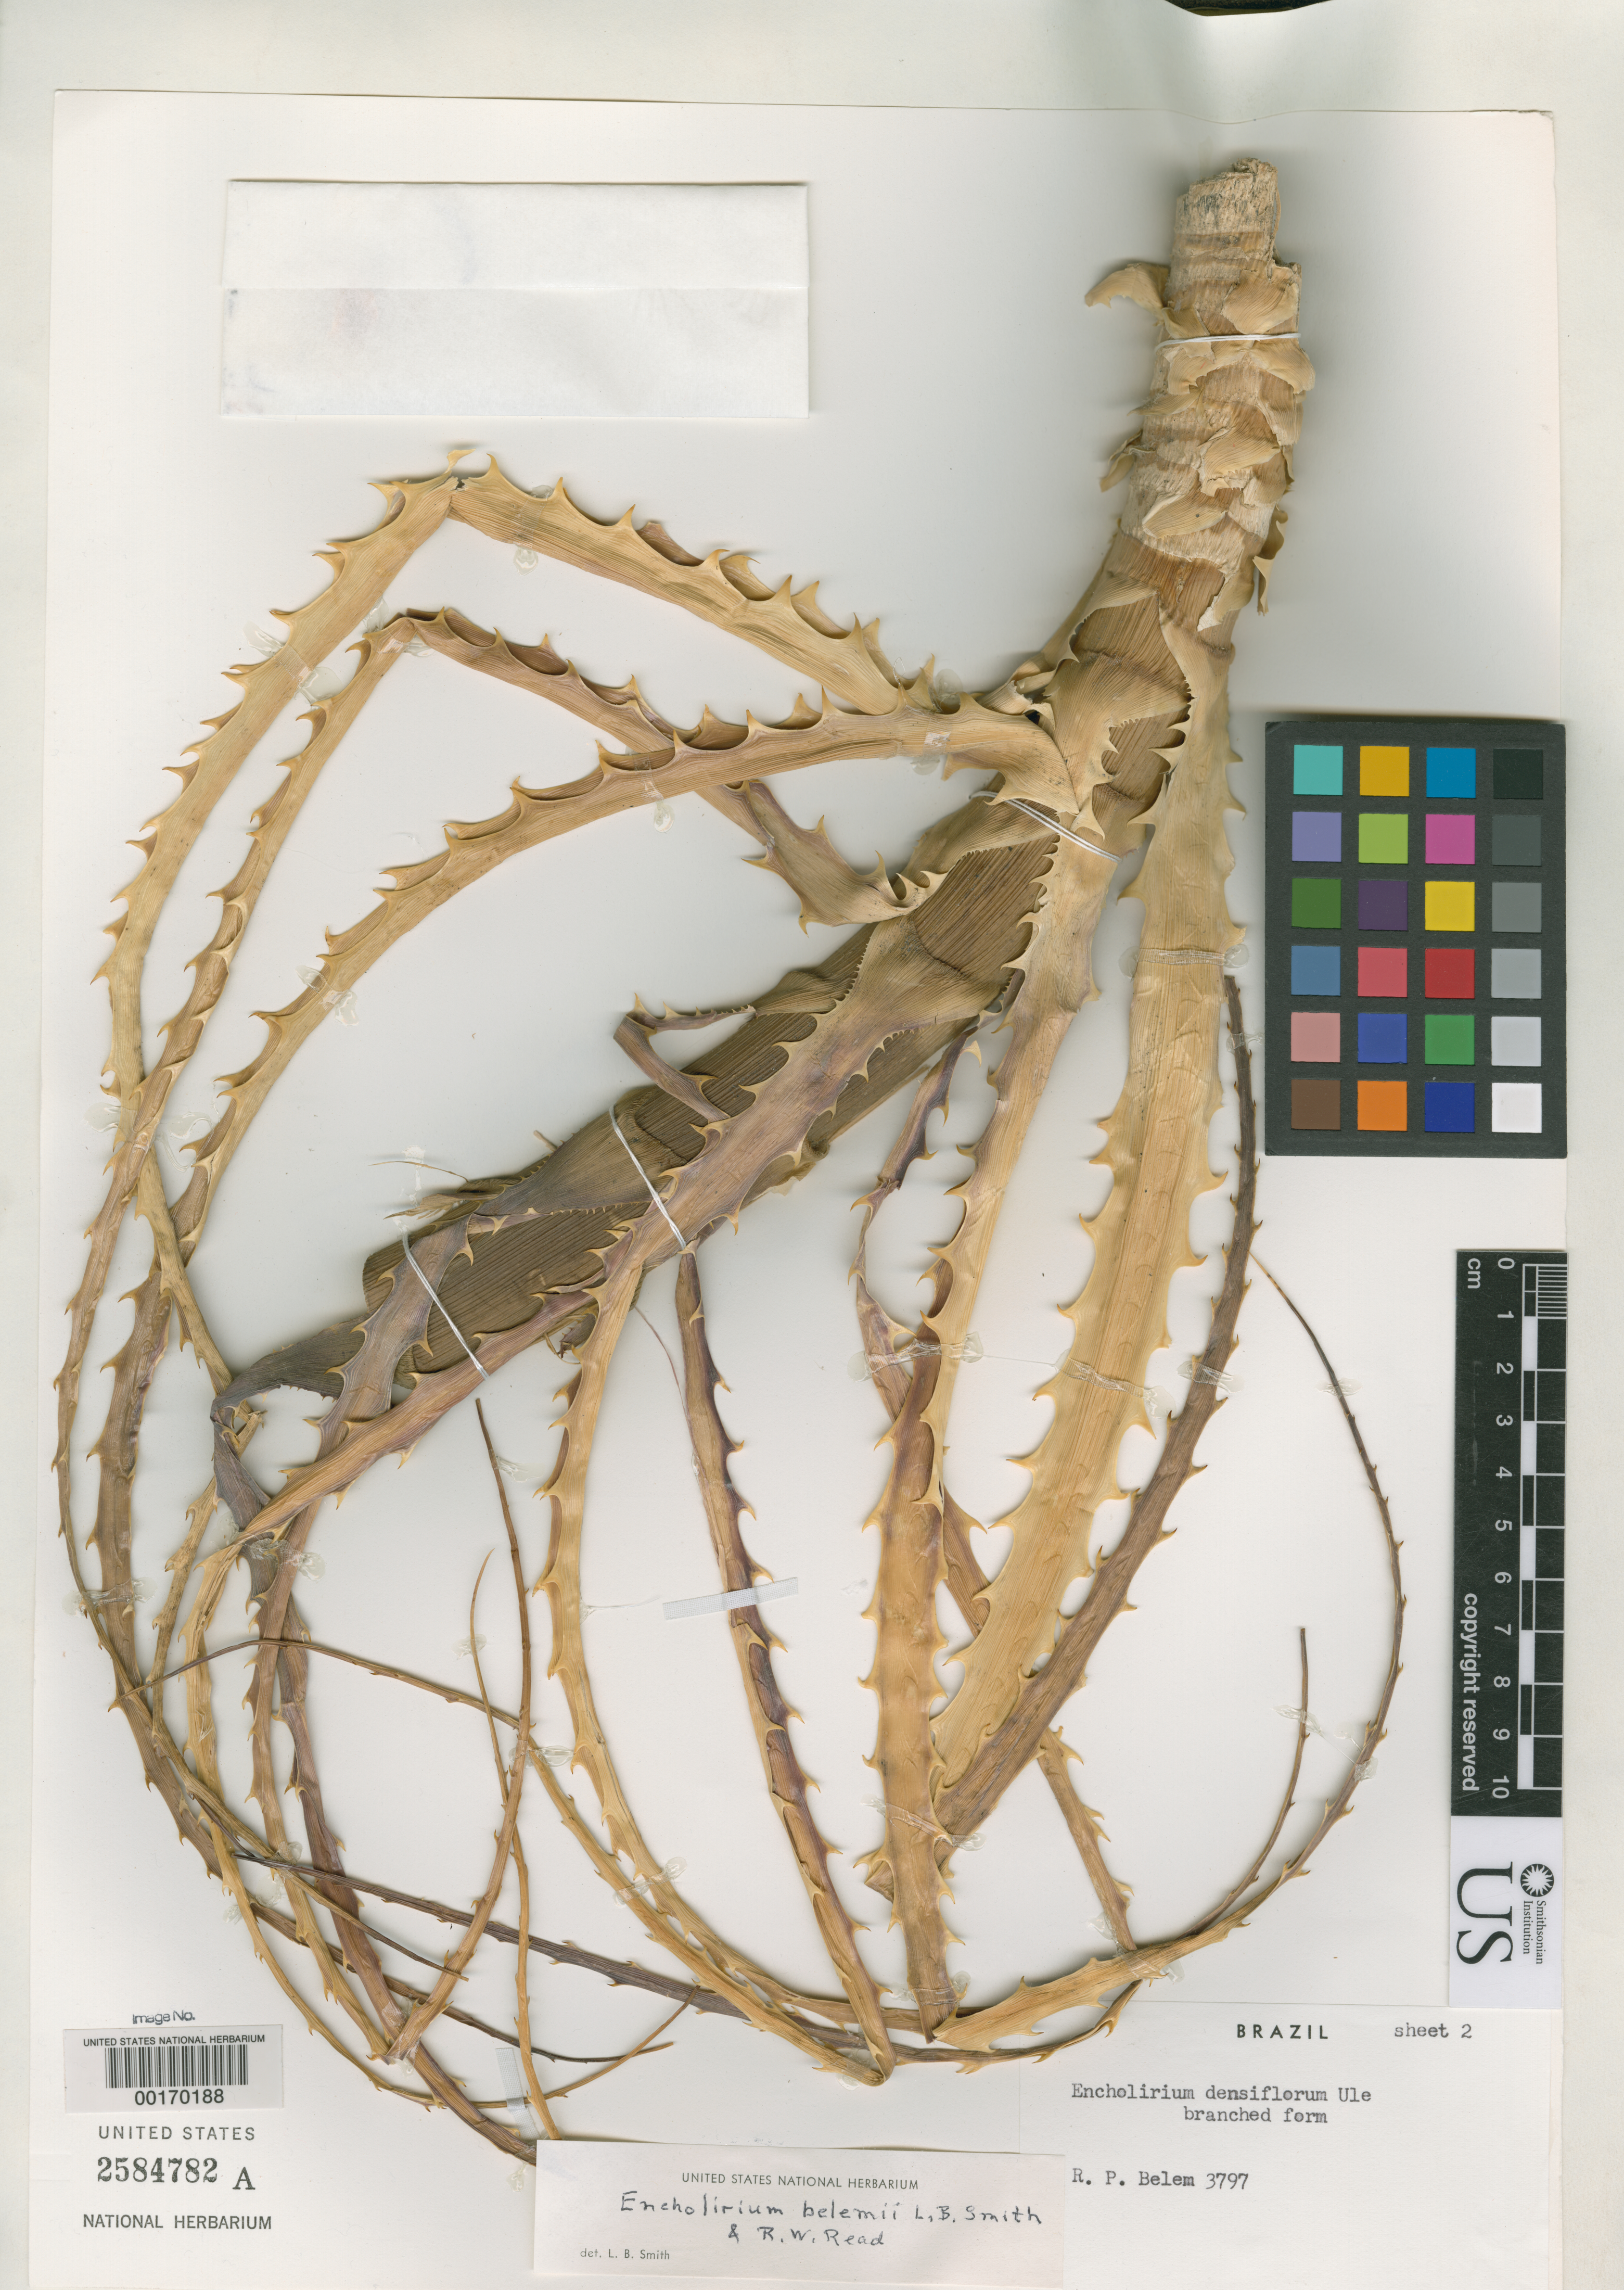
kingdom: Plantae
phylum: Tracheophyta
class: Liliopsida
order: Poales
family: Bromeliaceae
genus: Encholirium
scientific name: Encholirium belemii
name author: L.B. Sm. & Read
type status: Holotype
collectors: R. P. Belém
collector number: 3797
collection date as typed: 27 Jun 1968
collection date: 1968-06-27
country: Brazil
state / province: Minas Gerais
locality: Near Espirito Santo, ao lado da Rodovia BR 4, km 777, rocha calcareo. [to the side of Highway BR 4, km 777, calcareous rock}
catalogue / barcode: US 2584782A